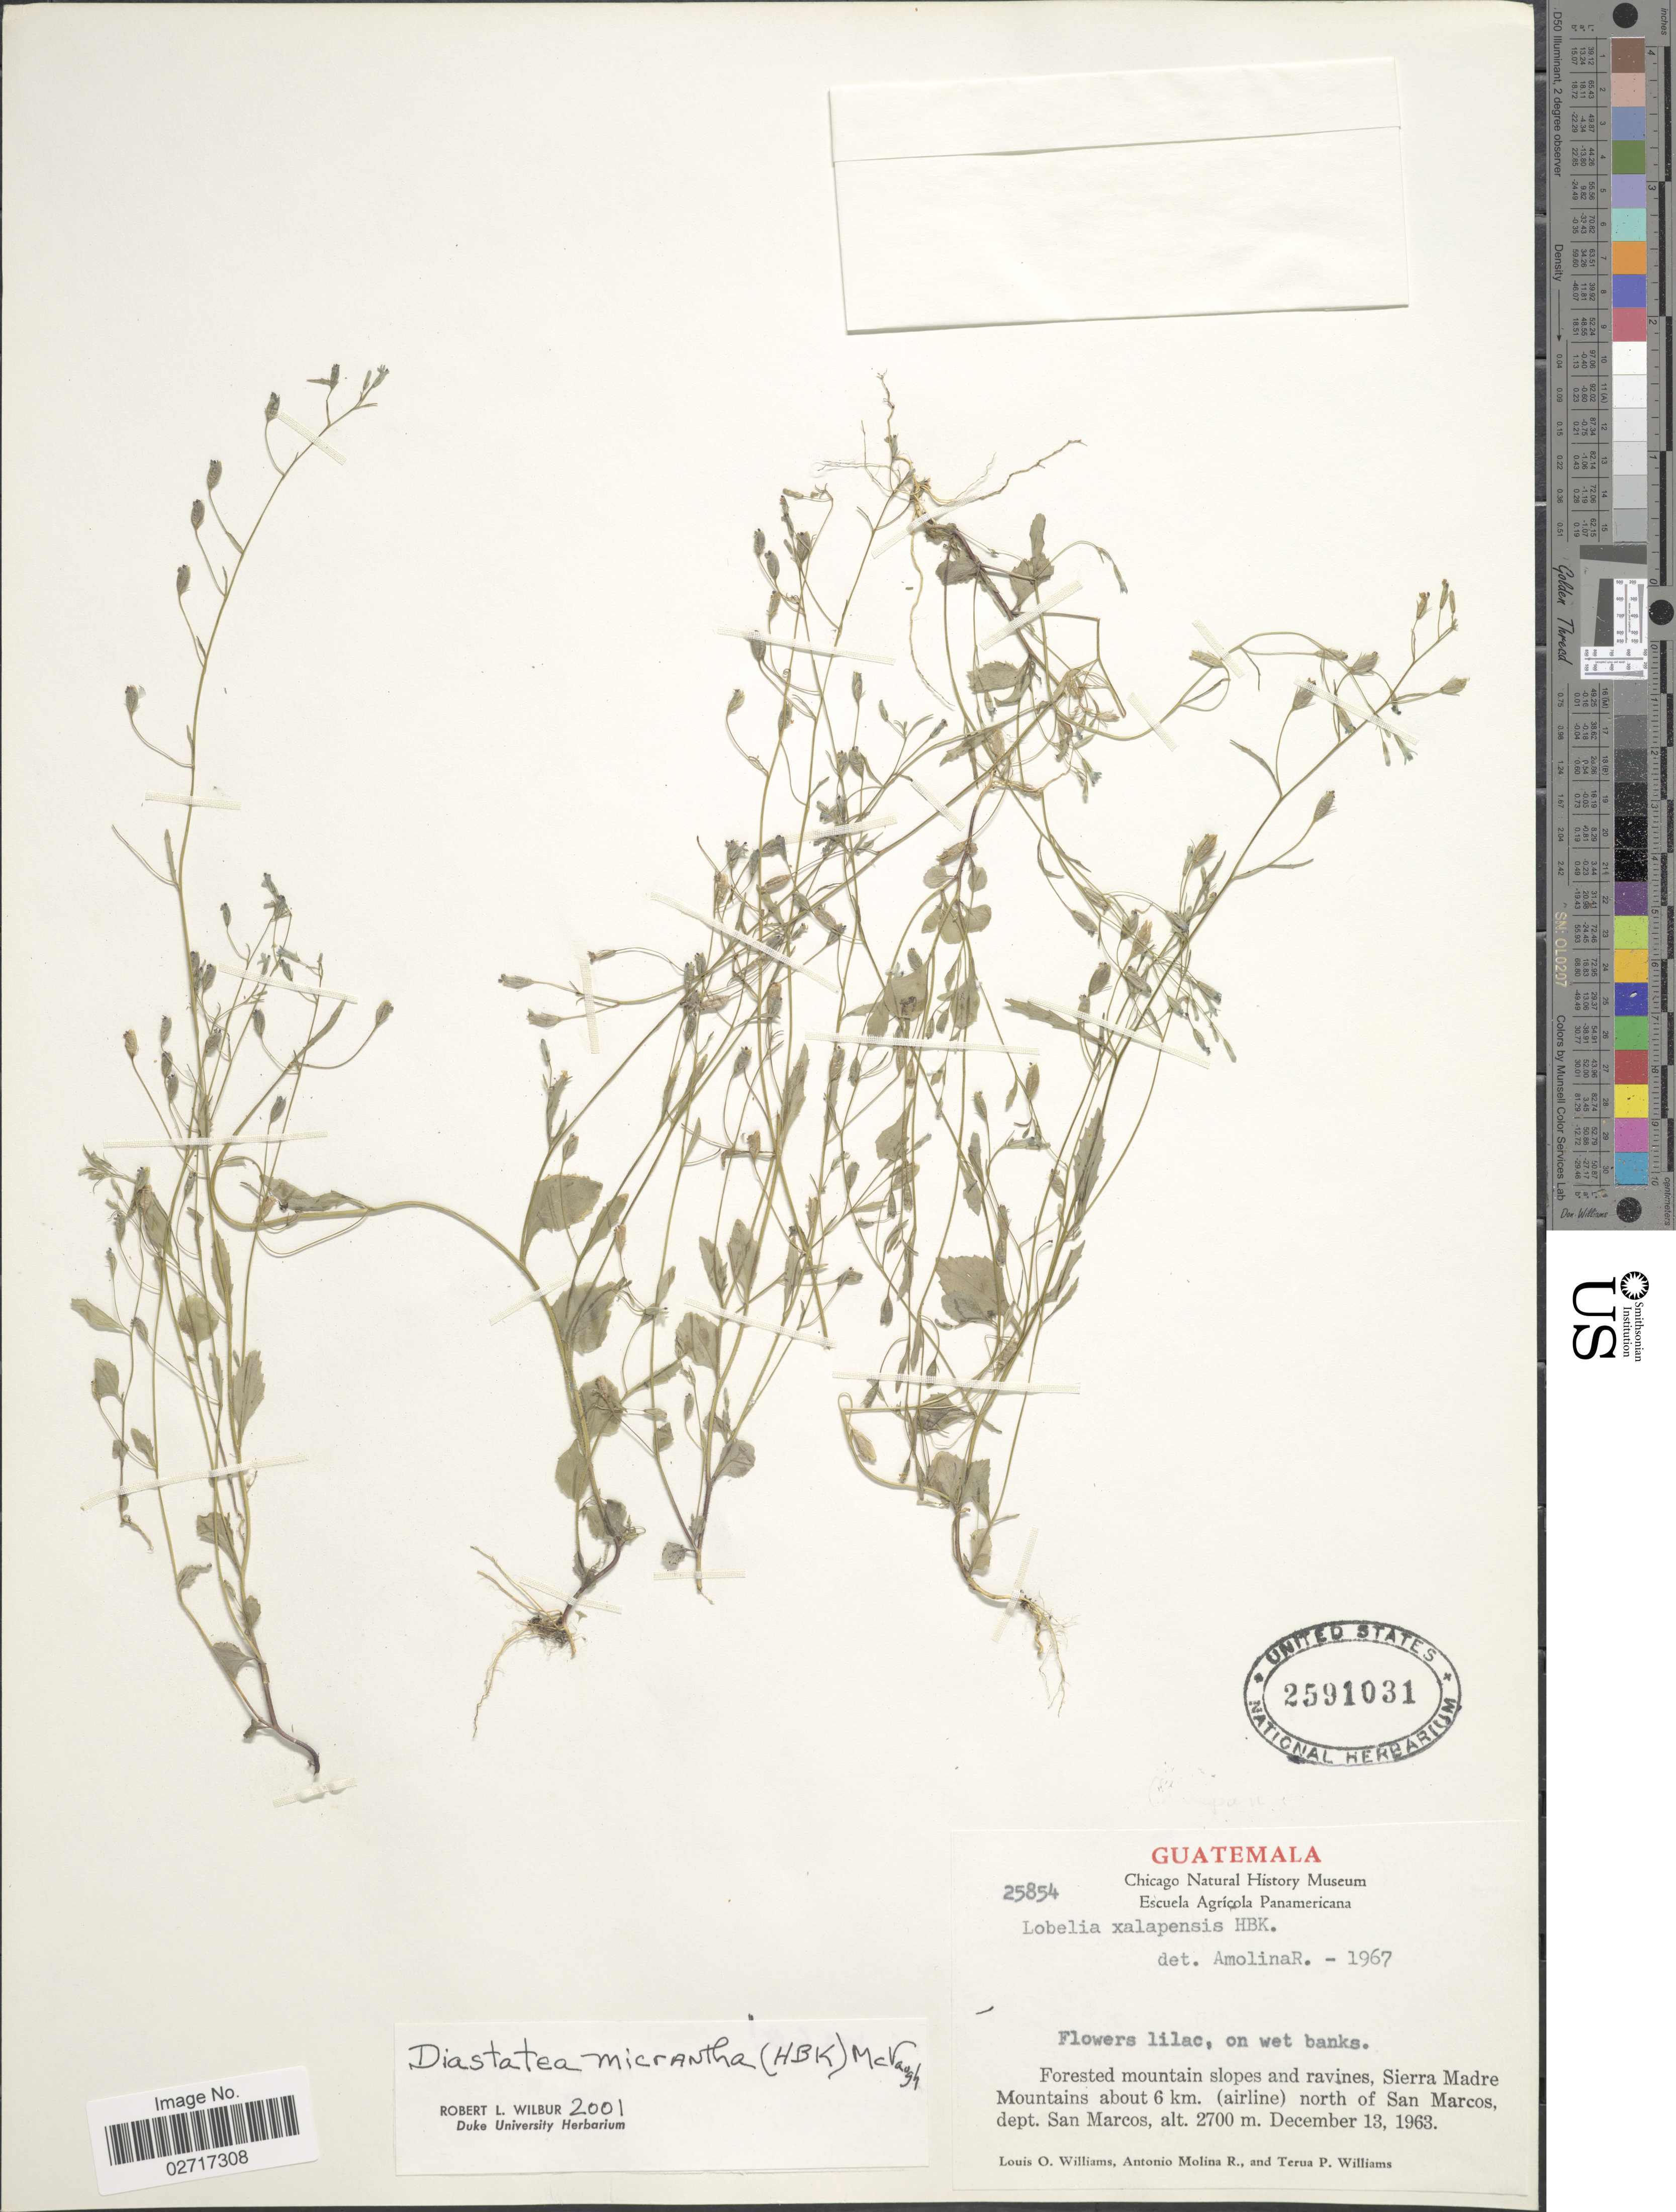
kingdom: Plantae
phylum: Tracheophyta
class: Magnoliopsida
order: Asterales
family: Campanulaceae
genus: Diastatea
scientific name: Diastatea micrantha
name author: (Kunth) McVaugh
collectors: L. O. Williams, A. Molina R. & T. P. Williams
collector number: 25854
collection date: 1963-12-13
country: Guatemala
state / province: San Marcos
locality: Forested mountain slopes and ravines, Sierra Madre Mountains about 6 km. (airline) north of San Marcos, dept. San Marcos.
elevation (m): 2700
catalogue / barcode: US 2591031